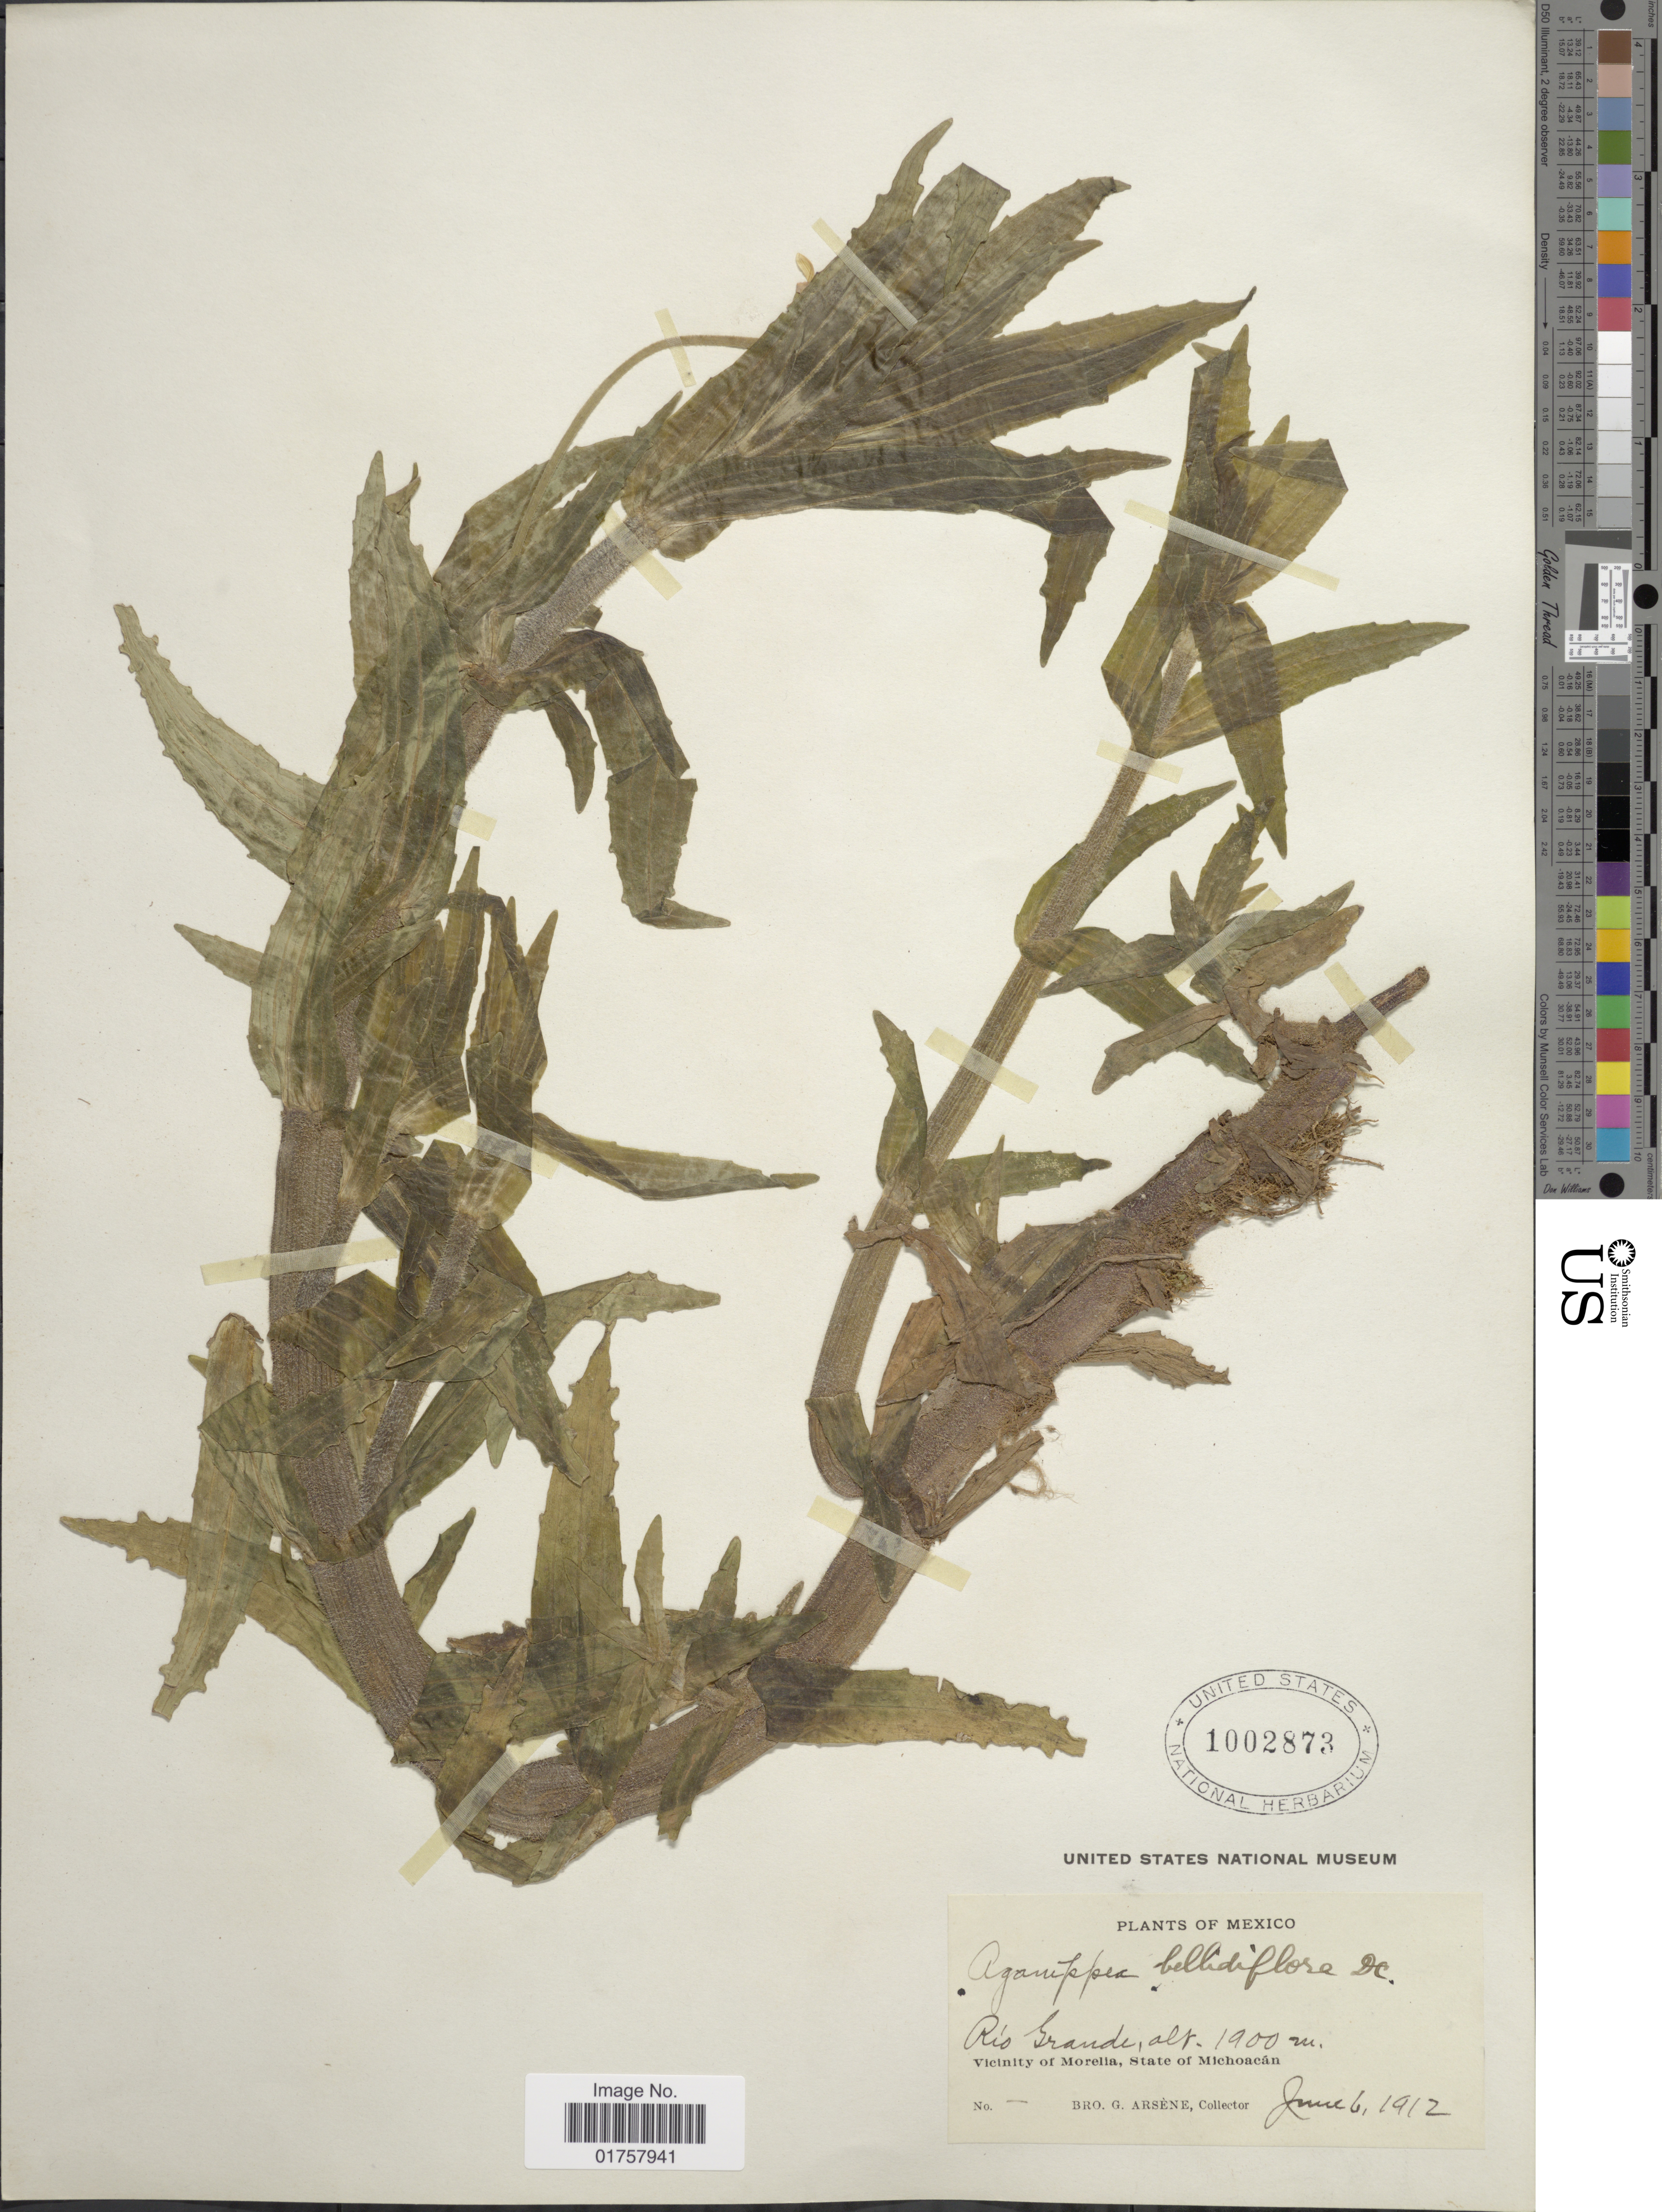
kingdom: Plantae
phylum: Tracheophyta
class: Magnoliopsida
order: Asterales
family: Asteraceae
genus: Jaegeria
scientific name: Jaegeria bellidiflora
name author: (Moc. & Sessé ex DC.) A.M. Torres & Beaman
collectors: Bro. G. Arsène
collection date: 1912-06-06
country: Mexico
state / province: Michoacán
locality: Río Grande, Vicinity of Morelia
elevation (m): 1900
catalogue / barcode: US 1002873